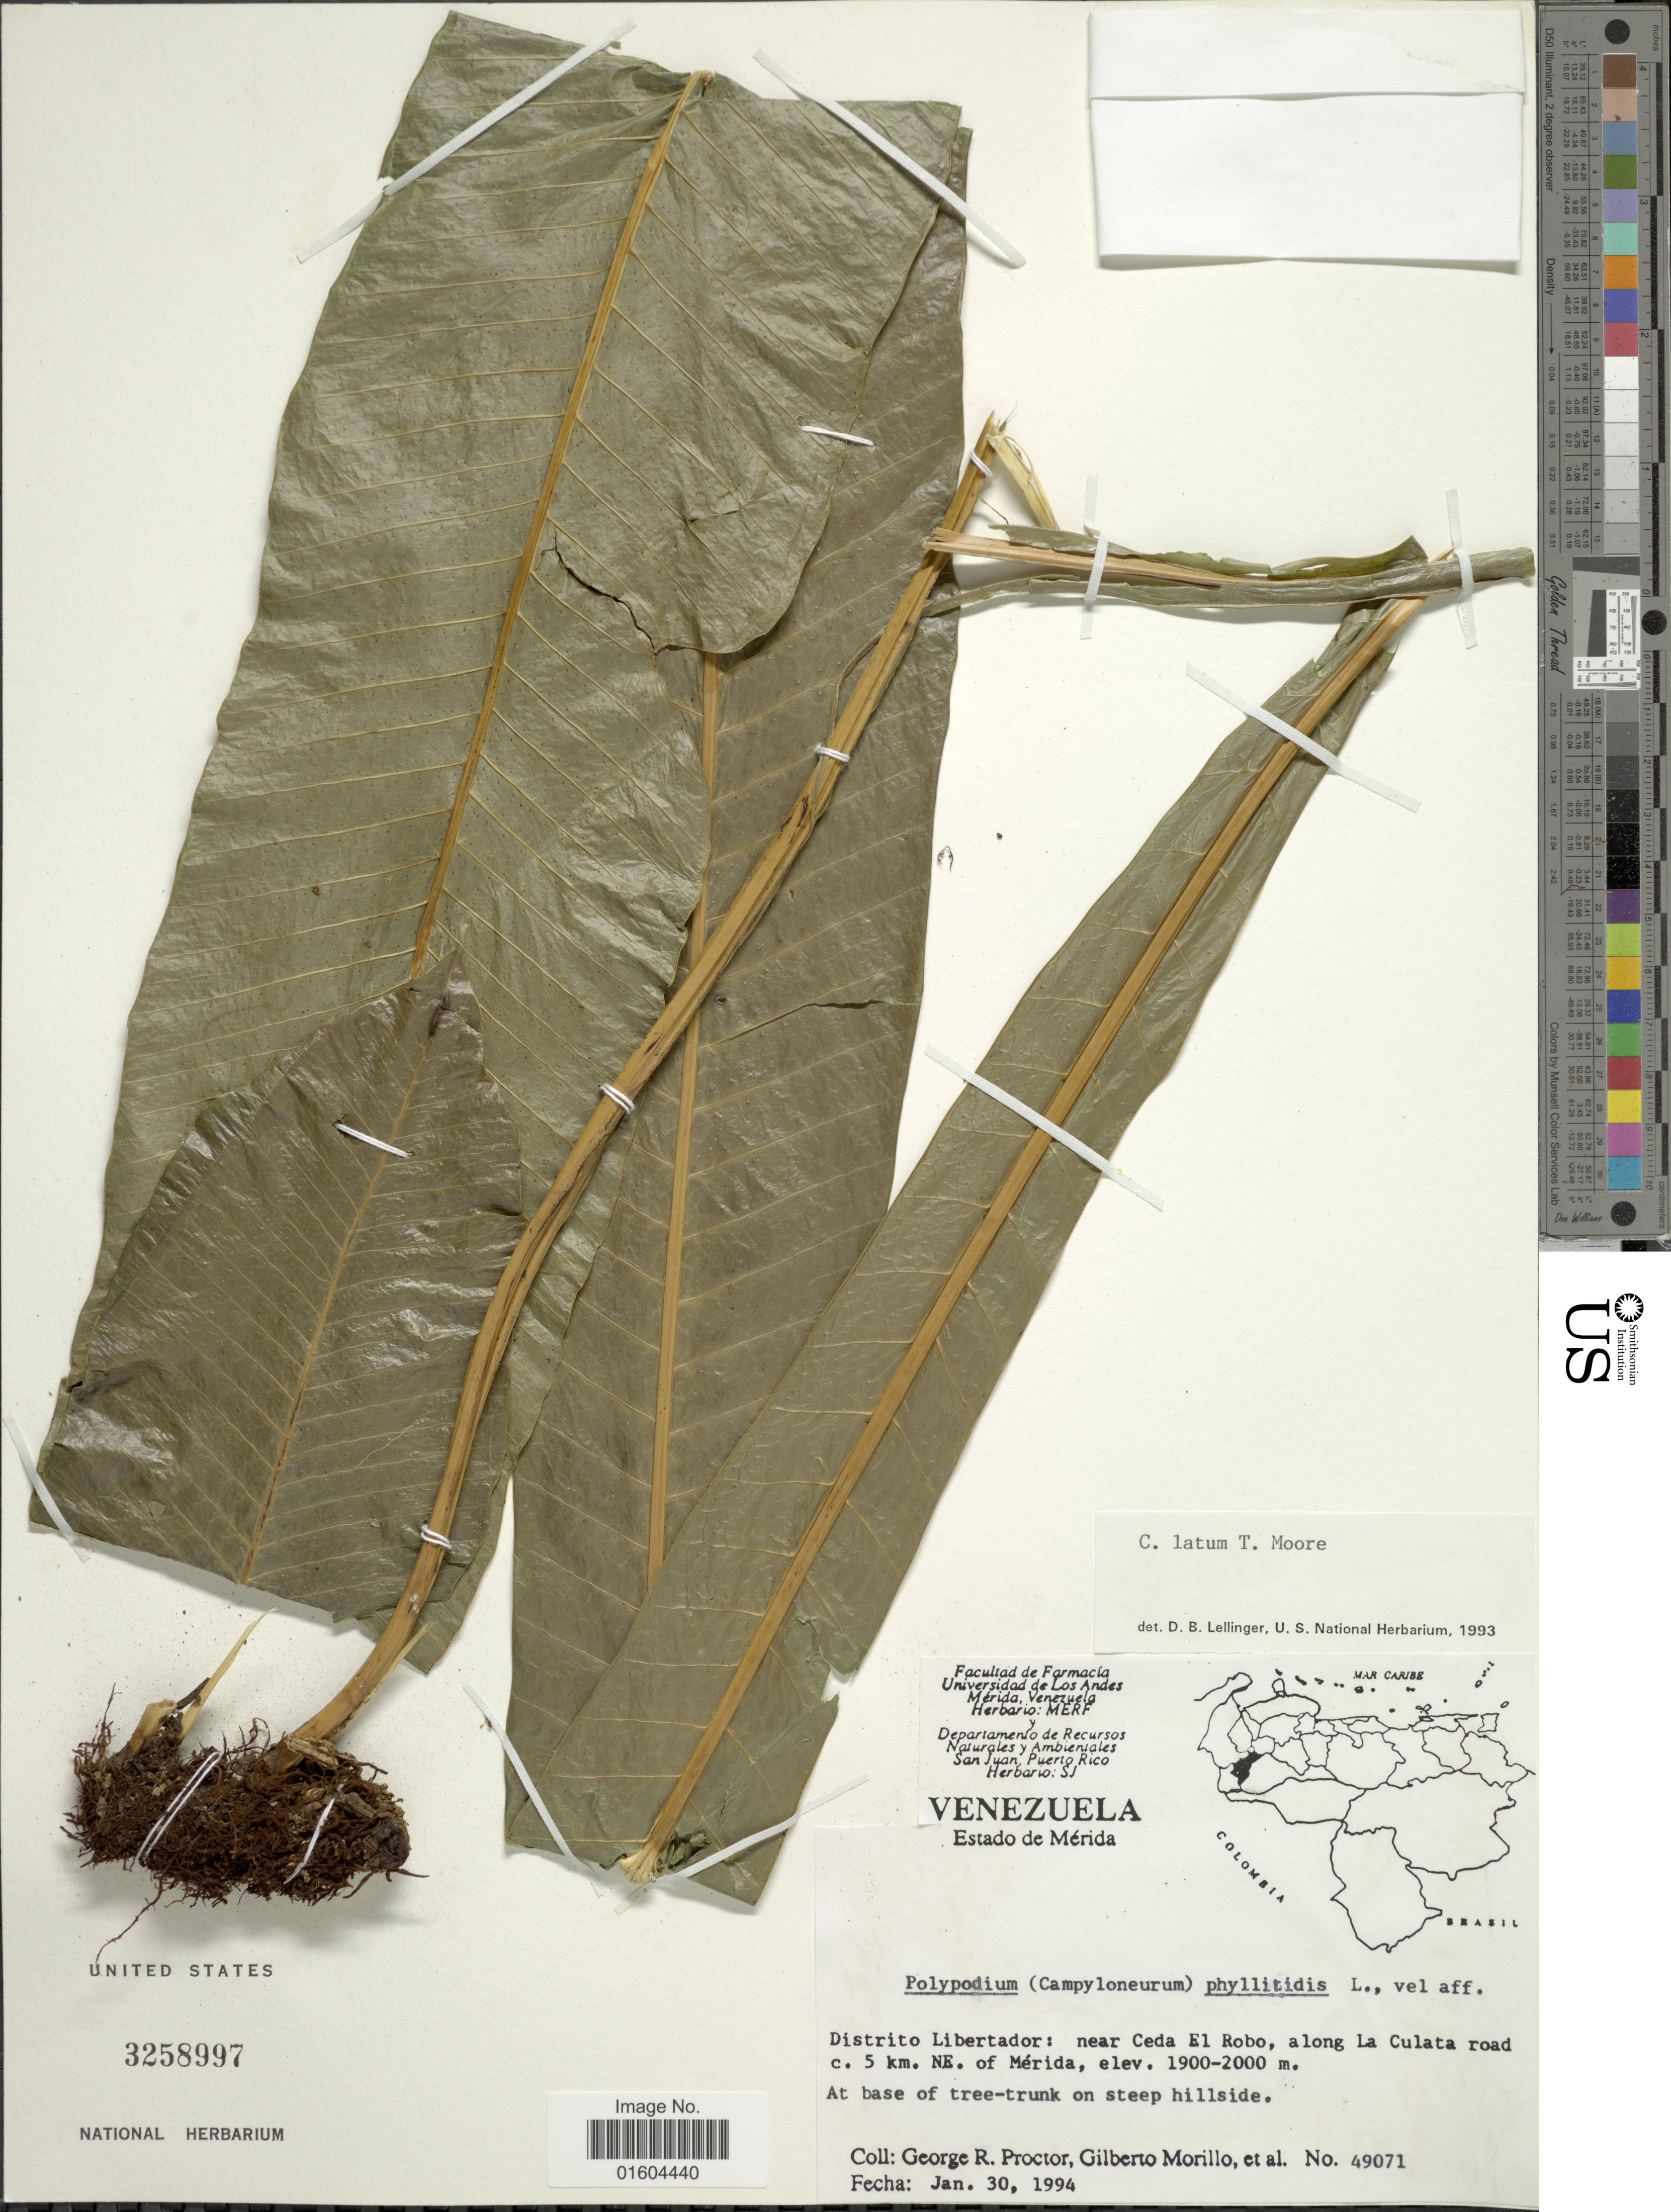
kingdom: Plantae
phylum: Tracheophyta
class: Polypodiopsida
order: Polypodiales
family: Polypodiaceae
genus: Campyloneurum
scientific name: Campyloneurum latum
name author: T. Moore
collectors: G. R. Proctor, G. N. Morillo & et al.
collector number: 49071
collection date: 1994-01-30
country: Venezuela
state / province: Mérida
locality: Venezuela. Estado de Merida. Distrito Libertador: near Ceda El Robo,along La Culata road c. 5 km. NE. of Merida.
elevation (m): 1900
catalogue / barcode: US 3258997